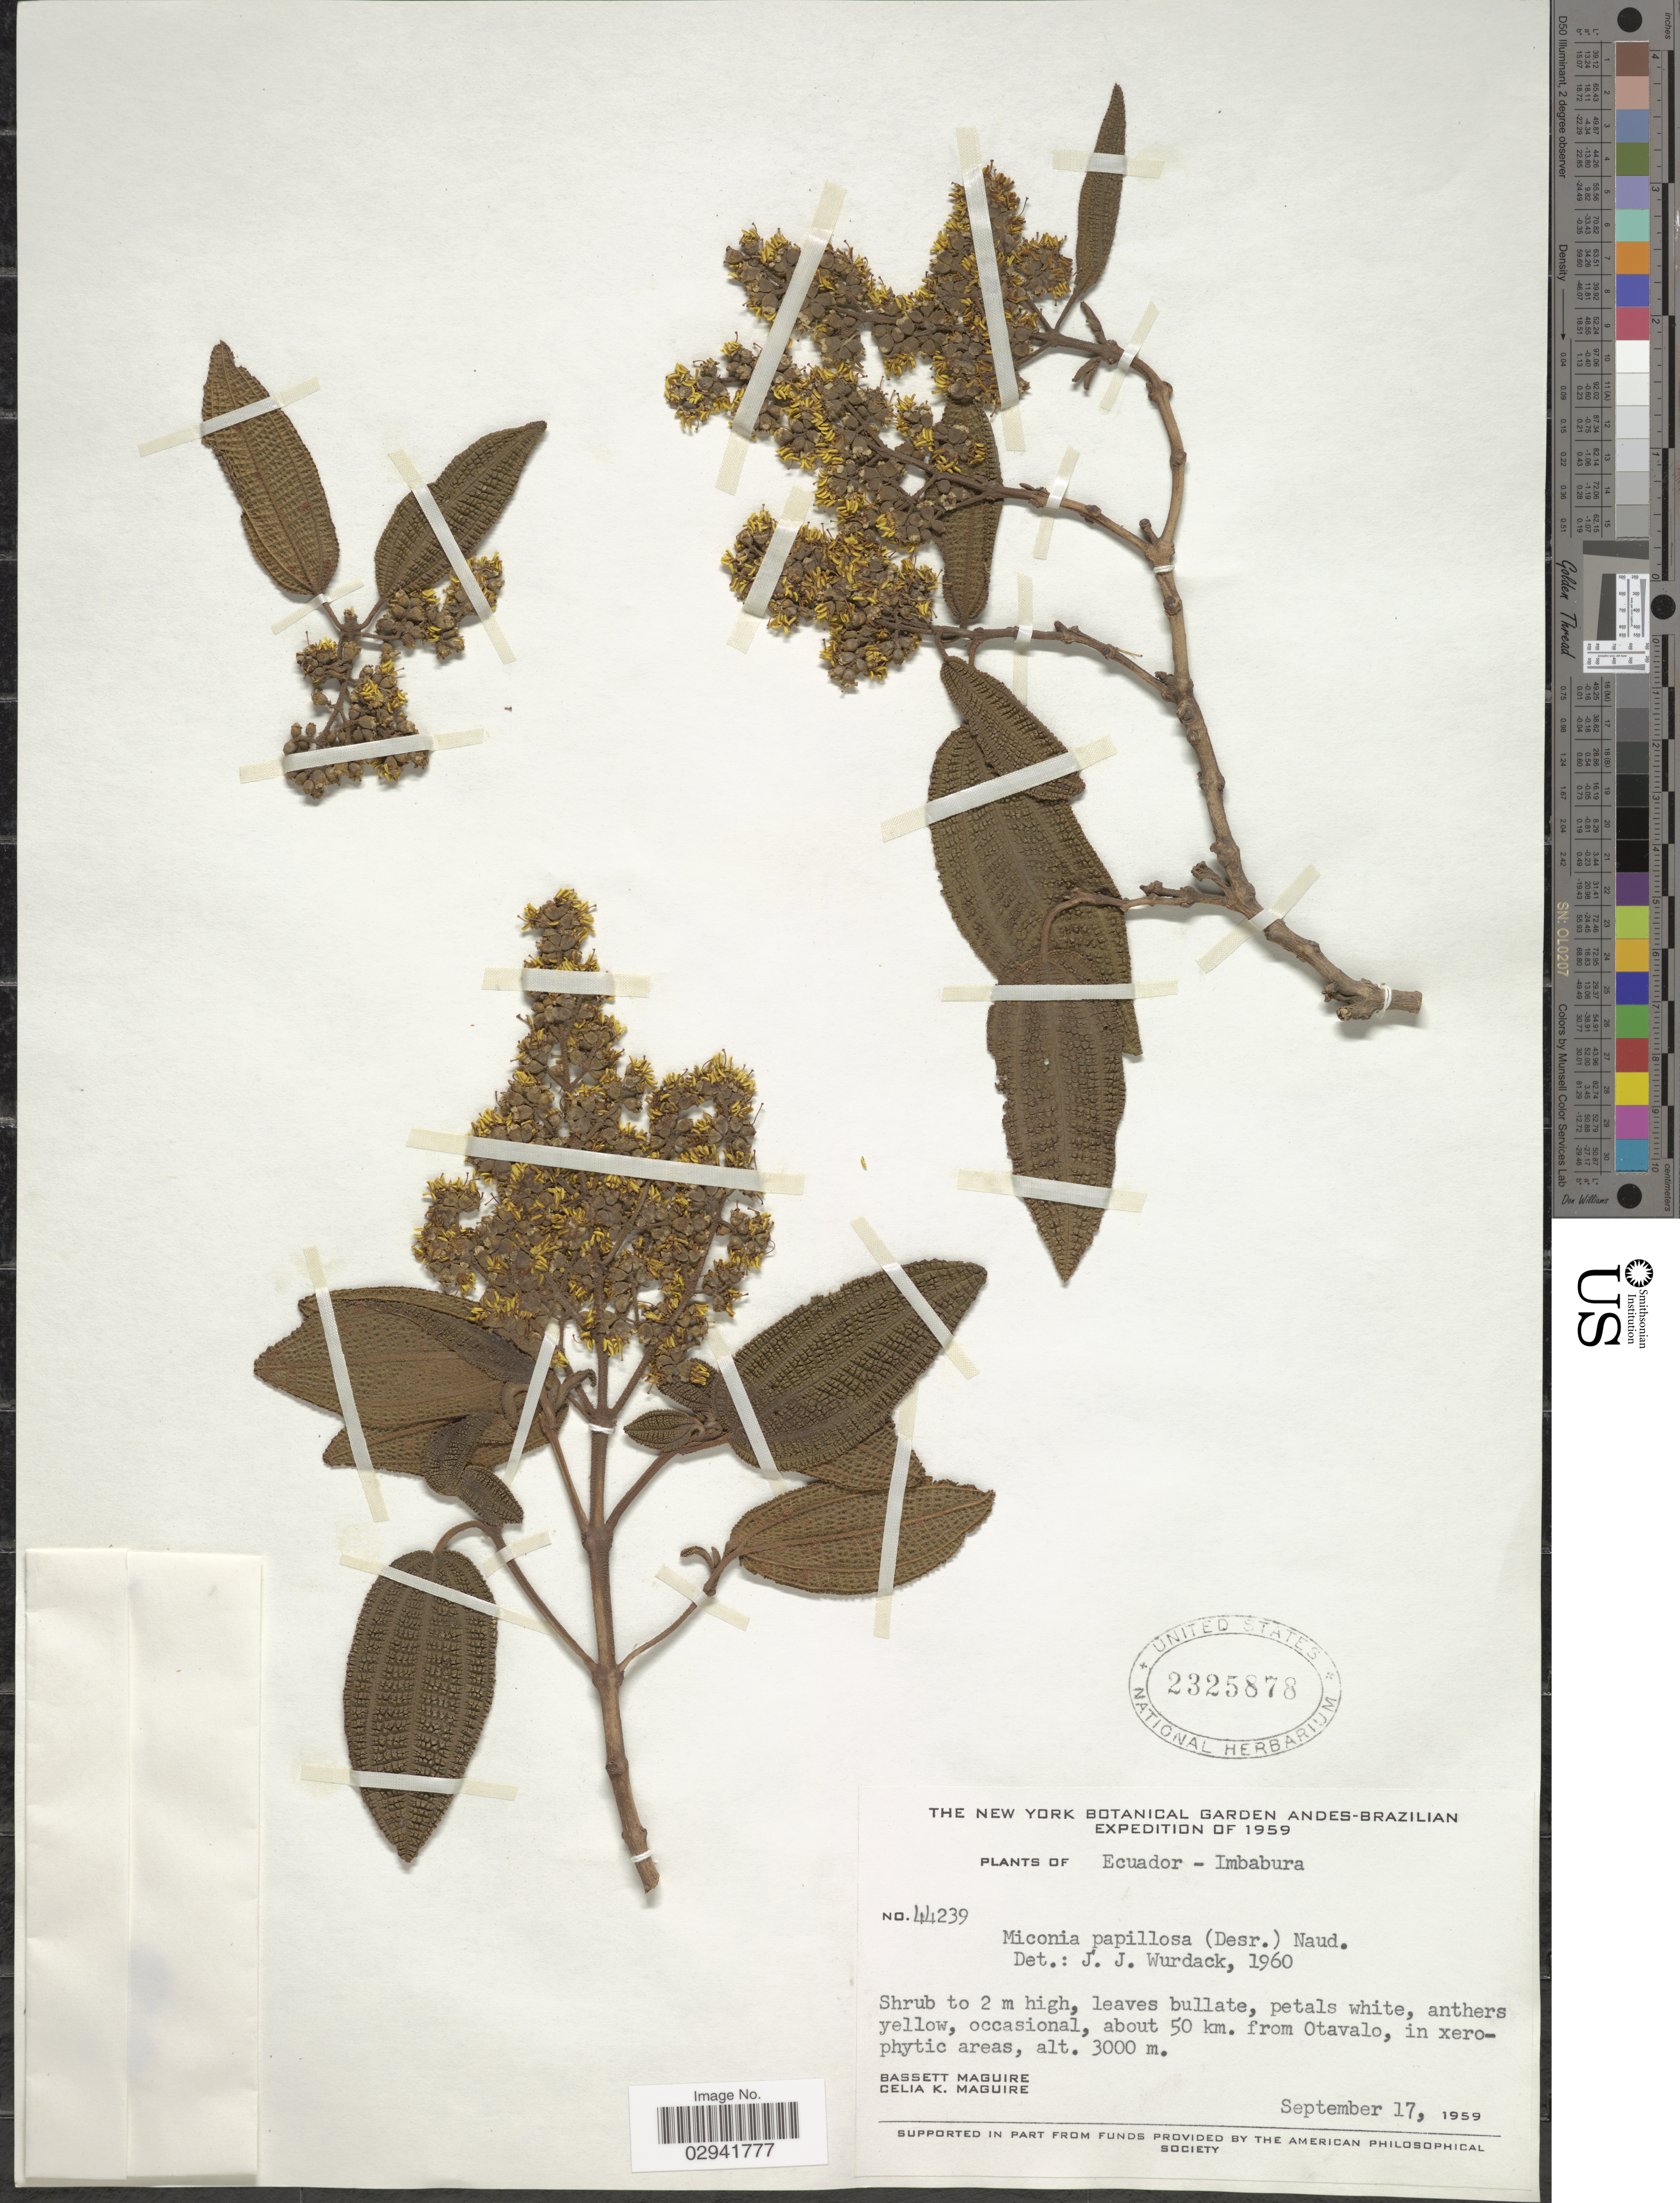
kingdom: Plantae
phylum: Tracheophyta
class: Magnoliopsida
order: Myrtales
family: Melastomataceae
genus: Miconia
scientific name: Miconia papillosa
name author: (Desr.) Naudin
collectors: B. Maguire & C. K. Maguire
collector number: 44239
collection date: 1959-09-17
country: Ecuador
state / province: Imbabura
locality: About 50 km. from Otavalo.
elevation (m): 3000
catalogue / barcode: US 2325878